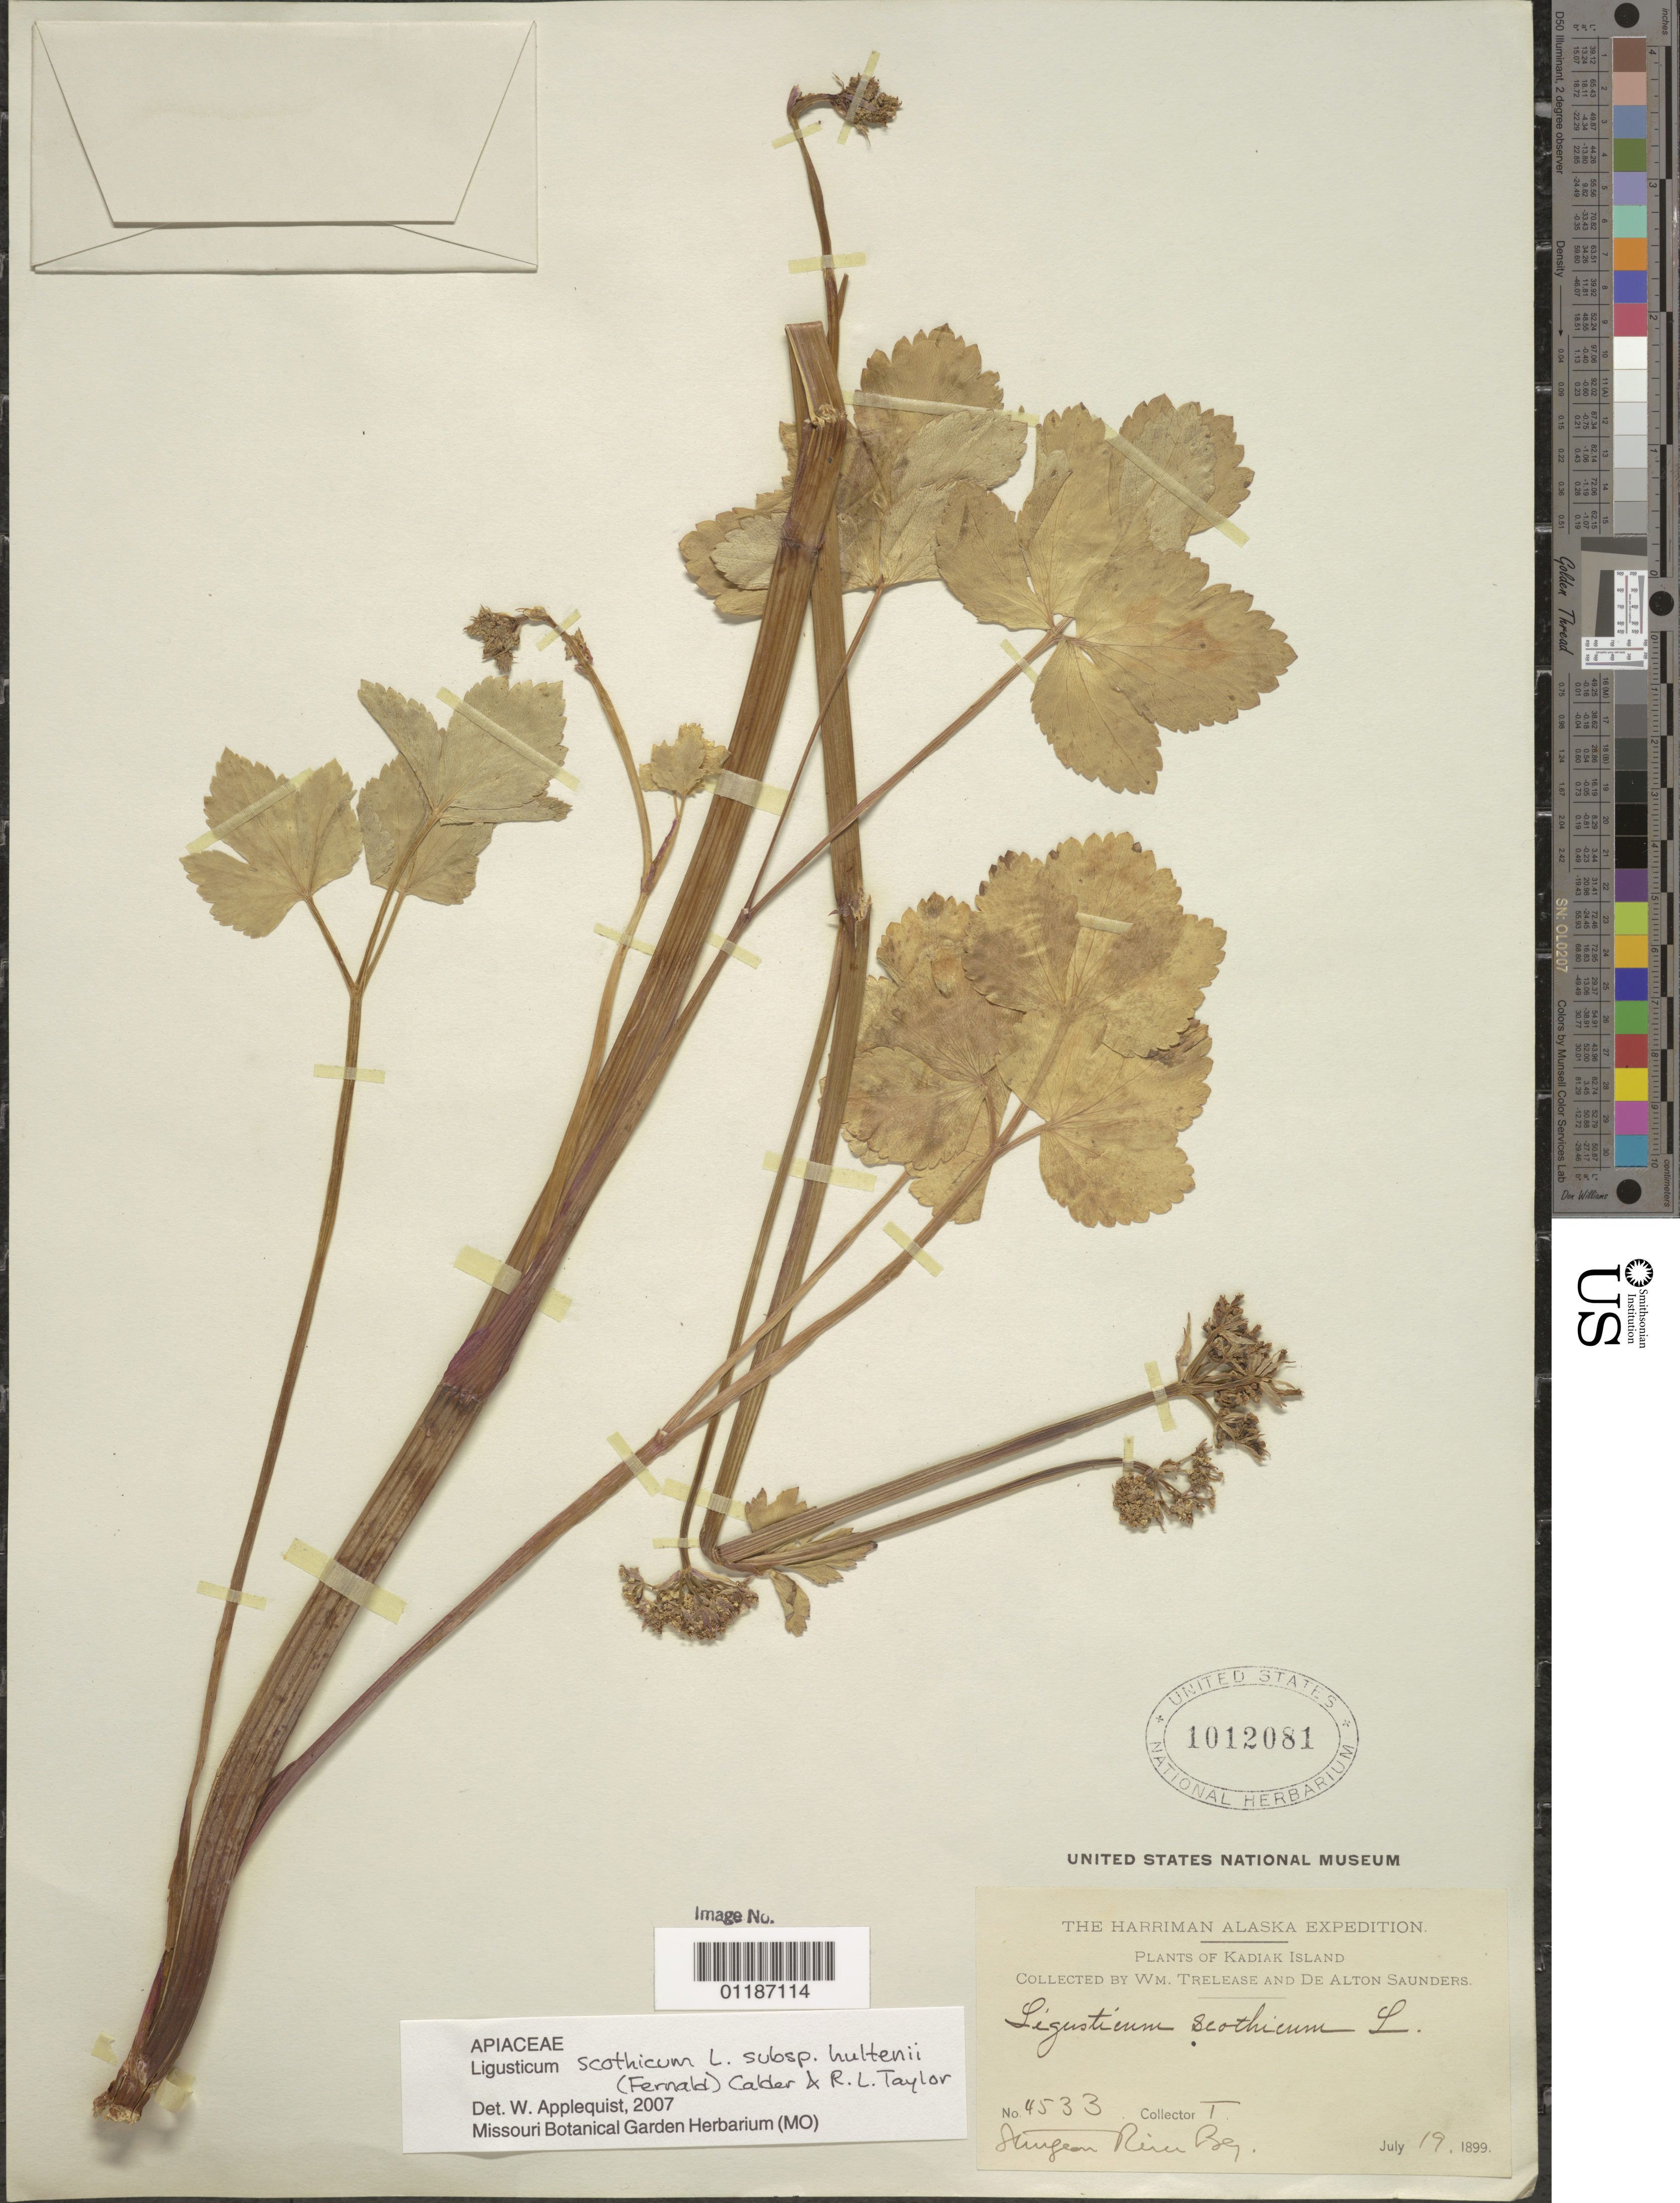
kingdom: Plantae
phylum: Tracheophyta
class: Magnoliopsida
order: Apiales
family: Apiaceae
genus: Ligusticum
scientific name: Ligusticum scoticum subsp. hultenii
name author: (Fernald) Calder & Roy L. Taylor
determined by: Applequist, W. L.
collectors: W. Trelease & D. Saunders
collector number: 4533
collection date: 1899-07-19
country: United States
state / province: Alaska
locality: Sturgeron River Bay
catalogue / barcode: US 1012081